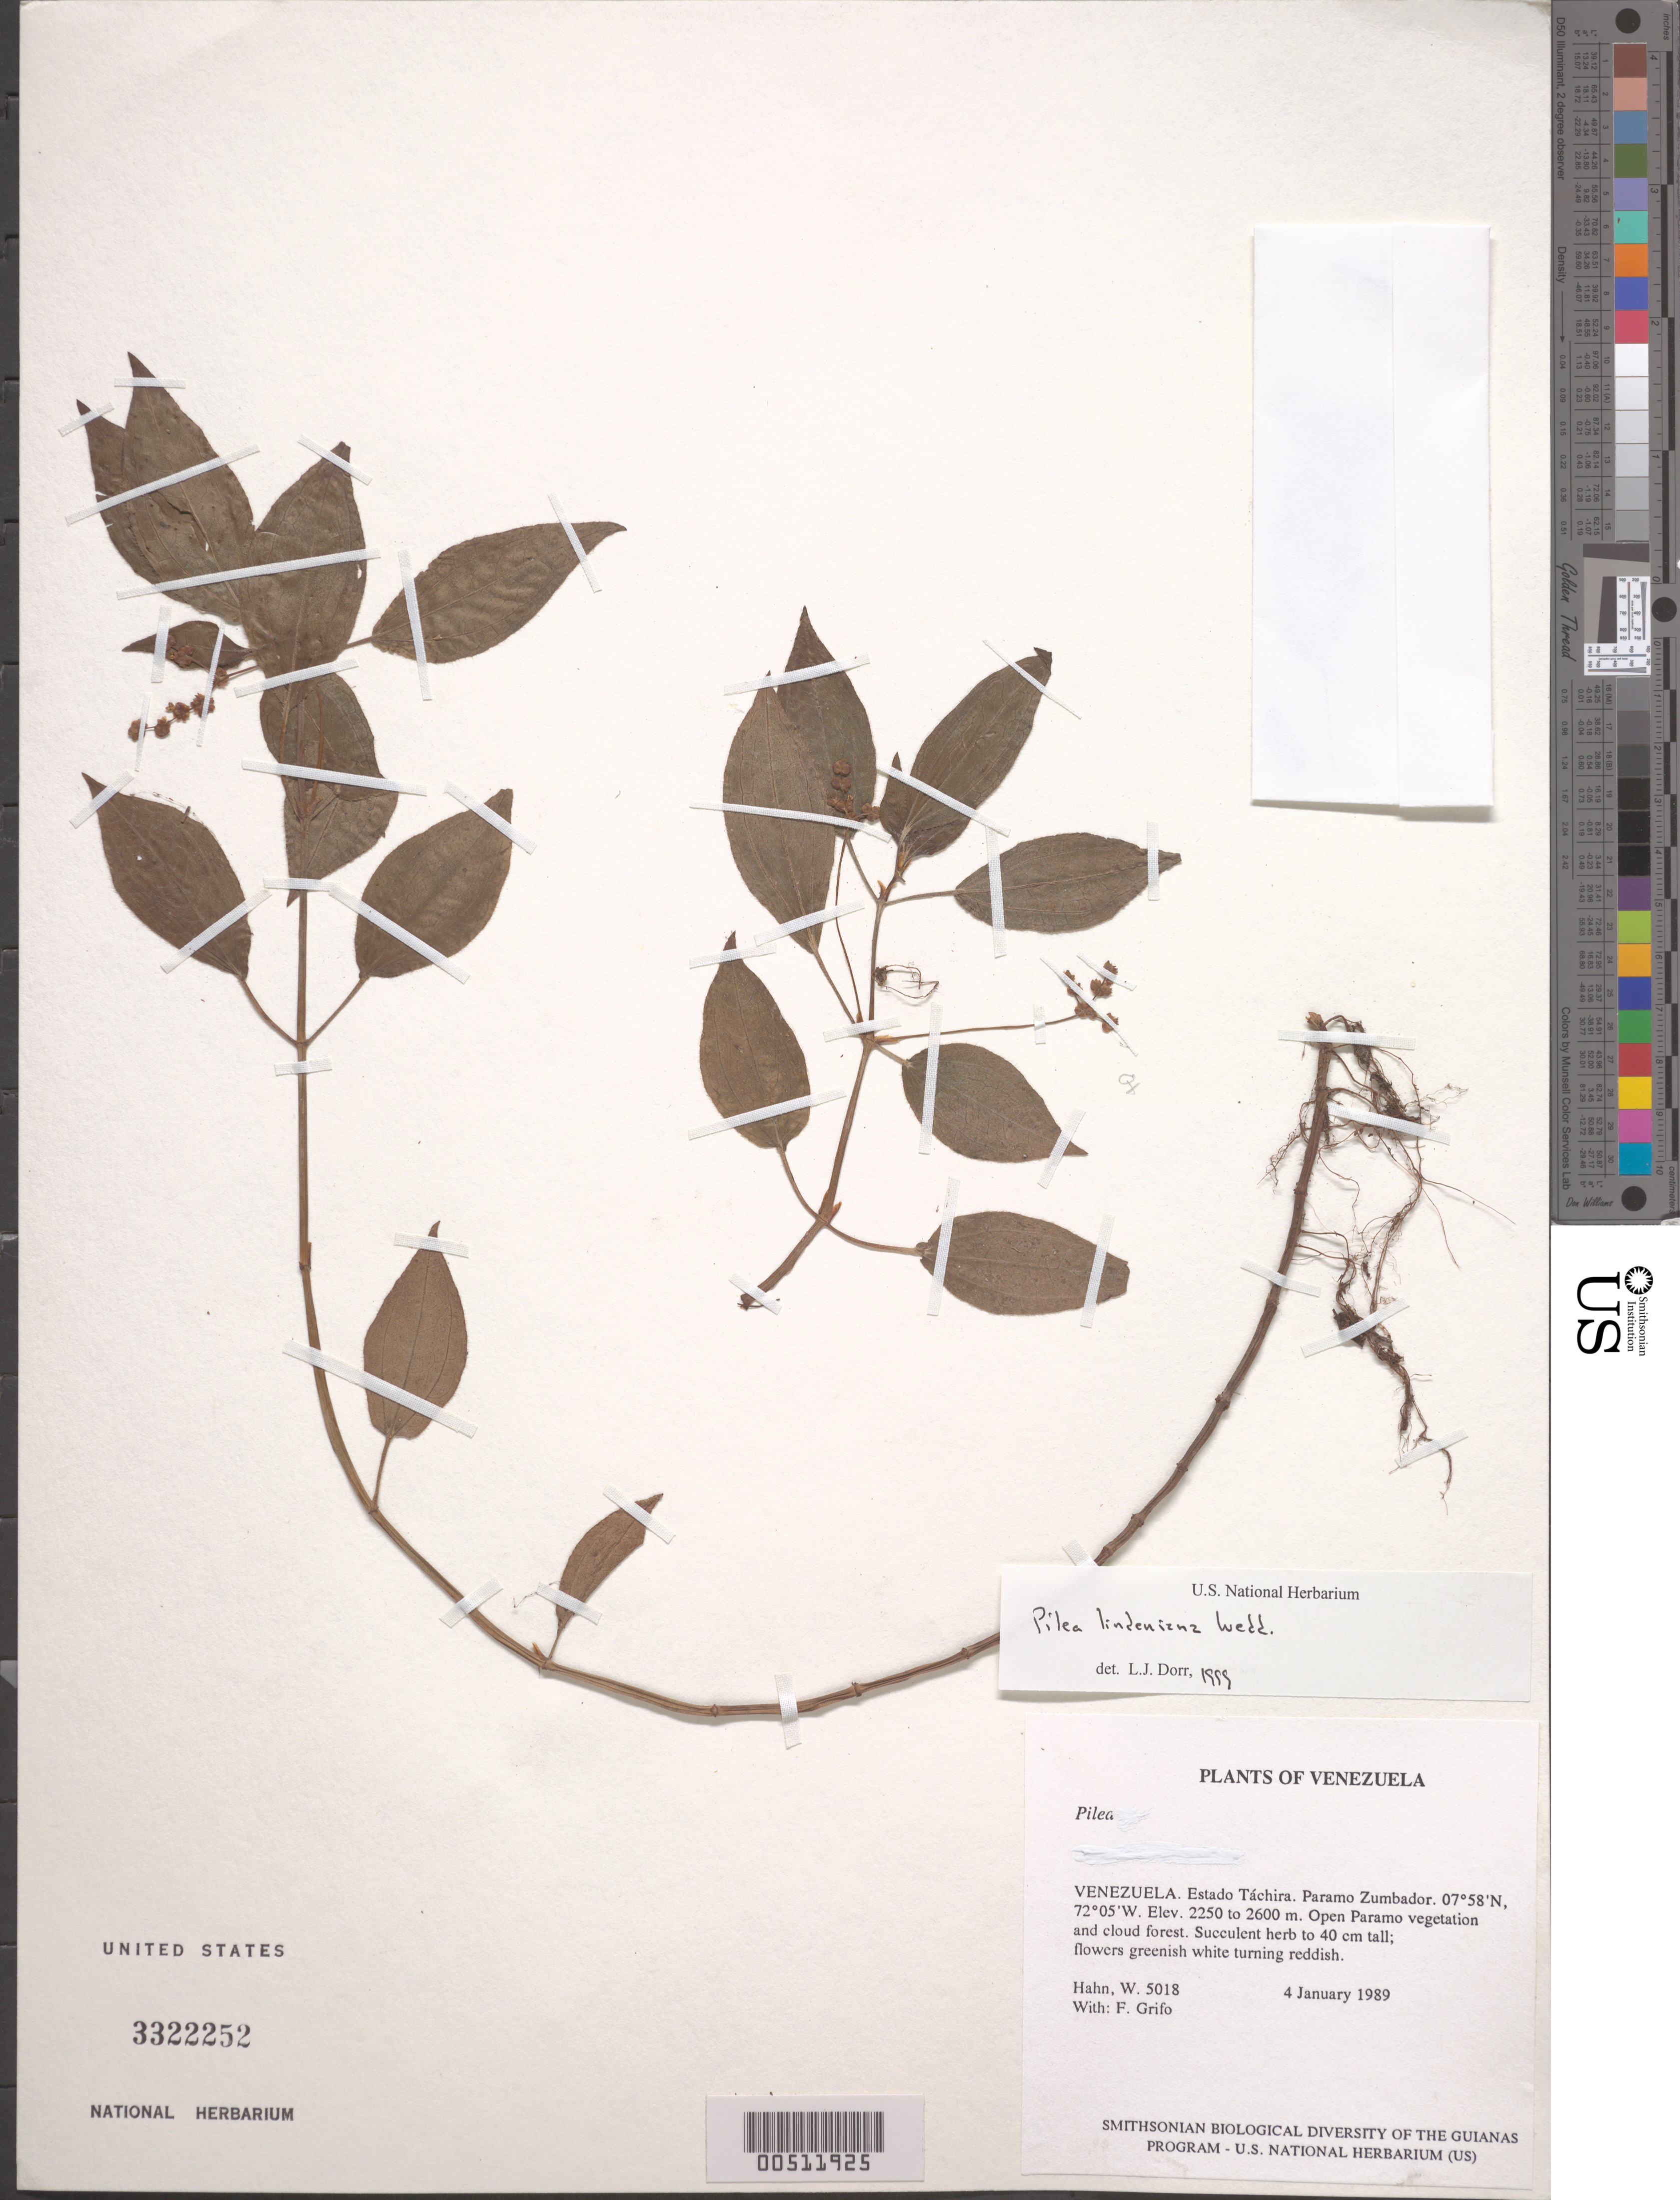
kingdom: Plantae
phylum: Tracheophyta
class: Magnoliopsida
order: Rosales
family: Urticaceae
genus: Pilea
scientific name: Pilea lindeniana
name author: Wedd.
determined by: Dorr, L. J., (BOT), Smithsonian Institution - National Museum of Natural History (UNITED STATES)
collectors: W. Hahn & F. Grifo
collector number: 5018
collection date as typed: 4 January 1989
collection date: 1989-01-04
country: Venezuela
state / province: Táchira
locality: Paramo Zumbador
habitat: Open Paramo vegetation and cloud forest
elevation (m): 2250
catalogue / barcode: US 3322252